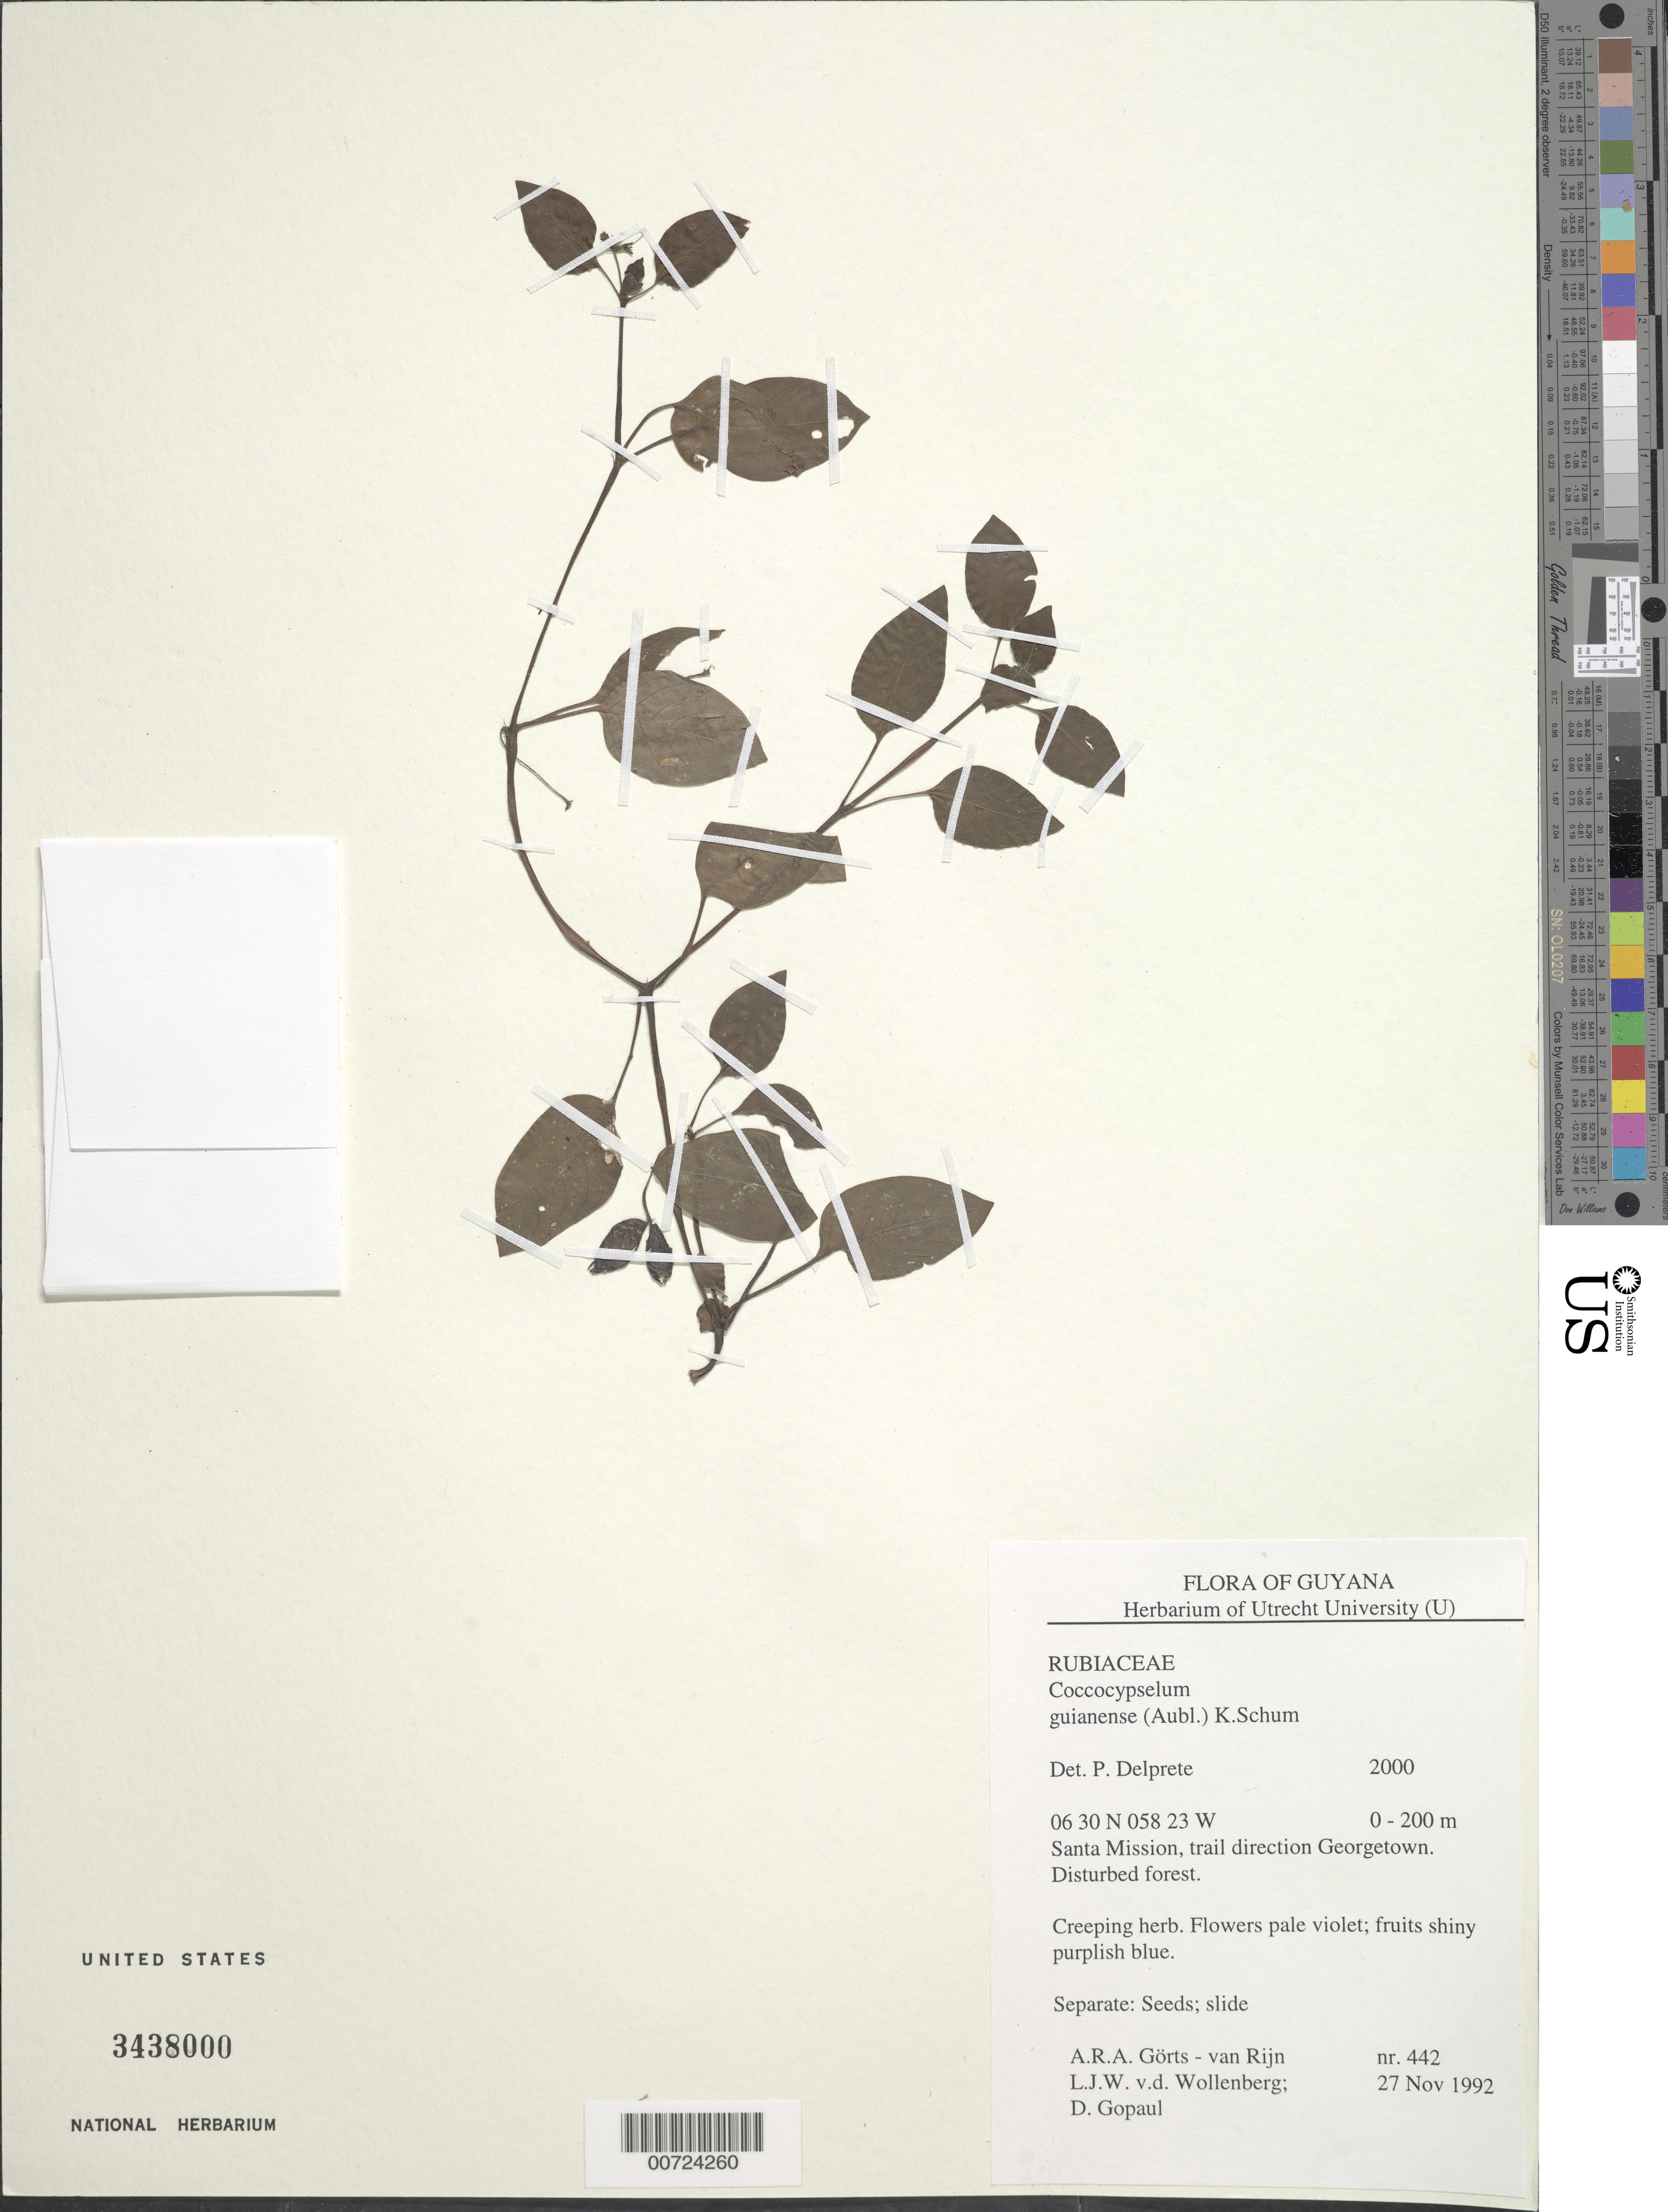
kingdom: Plantae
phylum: Tracheophyta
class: Magnoliopsida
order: Gentianales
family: Rubiaceae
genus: Coccocypselum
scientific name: Coccocypselum guianense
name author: (Aubl.) K. Schum.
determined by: Delprete, P. G., Herb. de Guyane Cay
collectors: A. .R. A. Görts-van Rijn, J. Brandbyge, L. van der Wollenberg & D. Gopaul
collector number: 442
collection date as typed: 27-Nov-92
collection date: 1992-11-27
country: Guyana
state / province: Demerara-Mahaica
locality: Santa Mission, trail toward Georgetown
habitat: Disturbed forest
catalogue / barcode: US 3438000